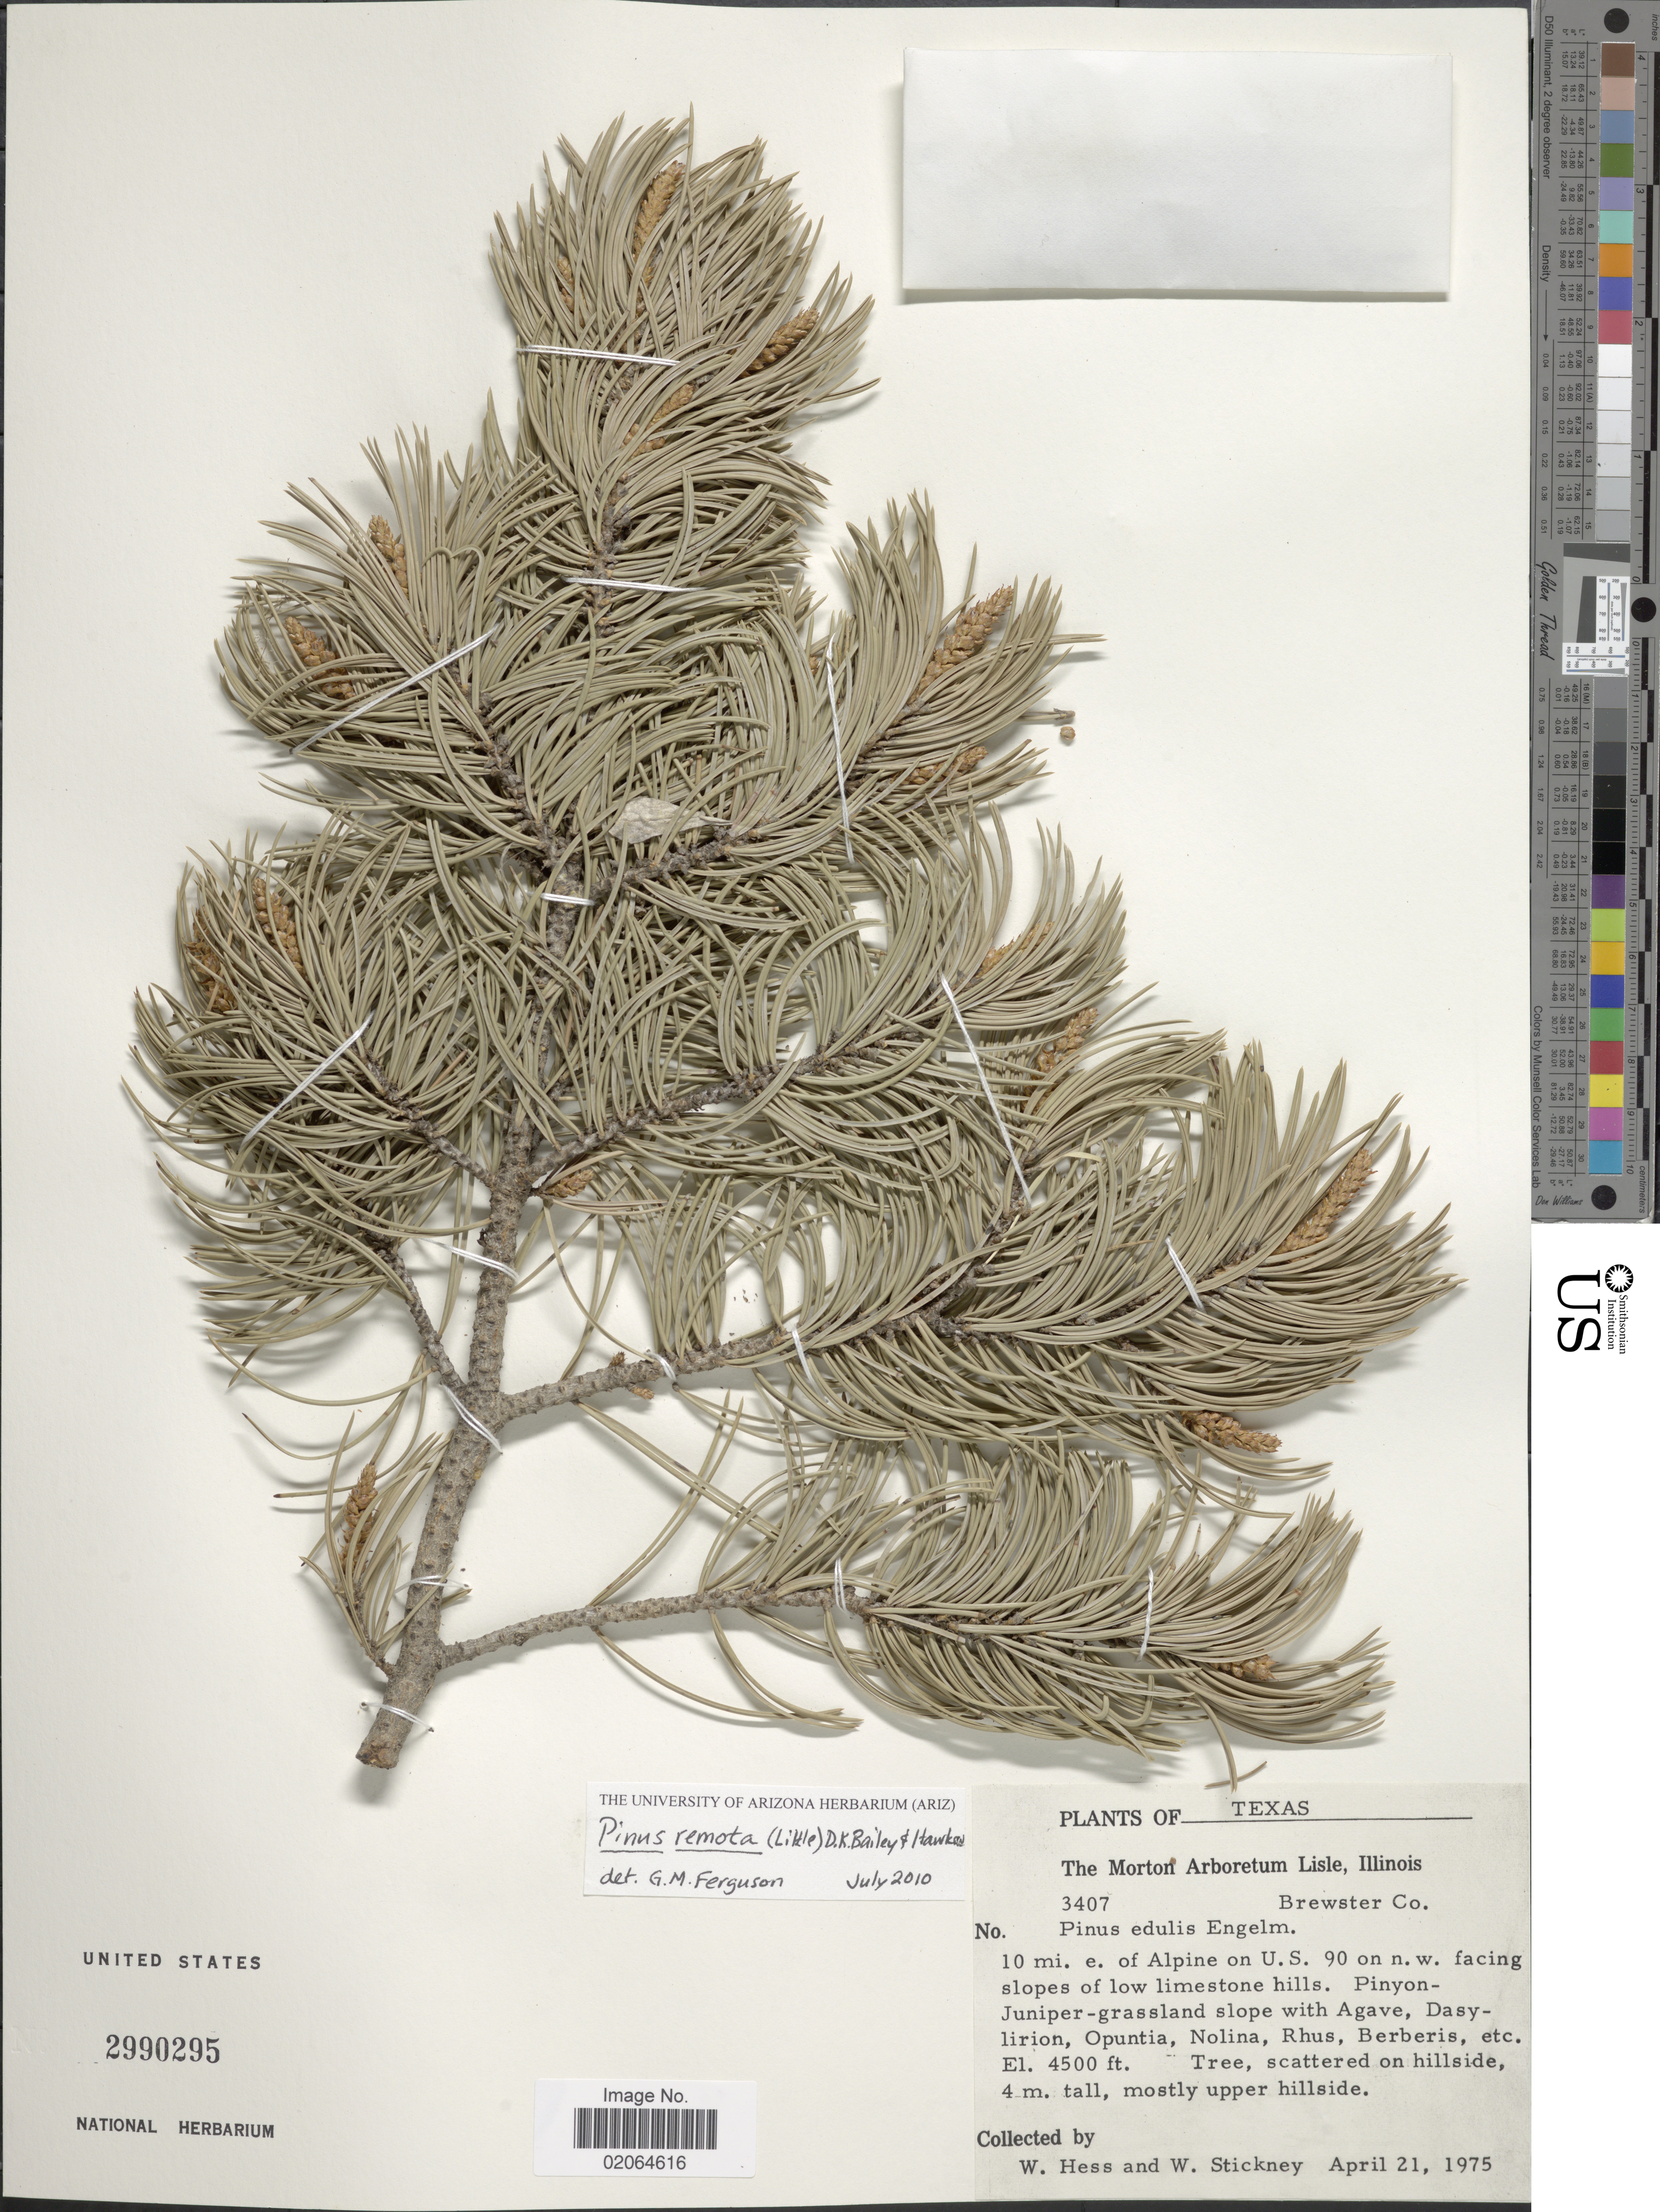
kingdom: Plantae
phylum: Tracheophyta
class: Pinopsida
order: Pinales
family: Pinaceae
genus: Pinus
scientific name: Pinus remota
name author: (Little) D.K. Bailey & D. Hawksw.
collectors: W. Hess & W. Stickney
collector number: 3407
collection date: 1975-04-21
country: United States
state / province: Texas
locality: Brewster Co., 10 mi. e. of Alpine on U. S. 90 on n. w. facing slopes of low limestone hills.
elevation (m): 1372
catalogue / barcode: US 2990295